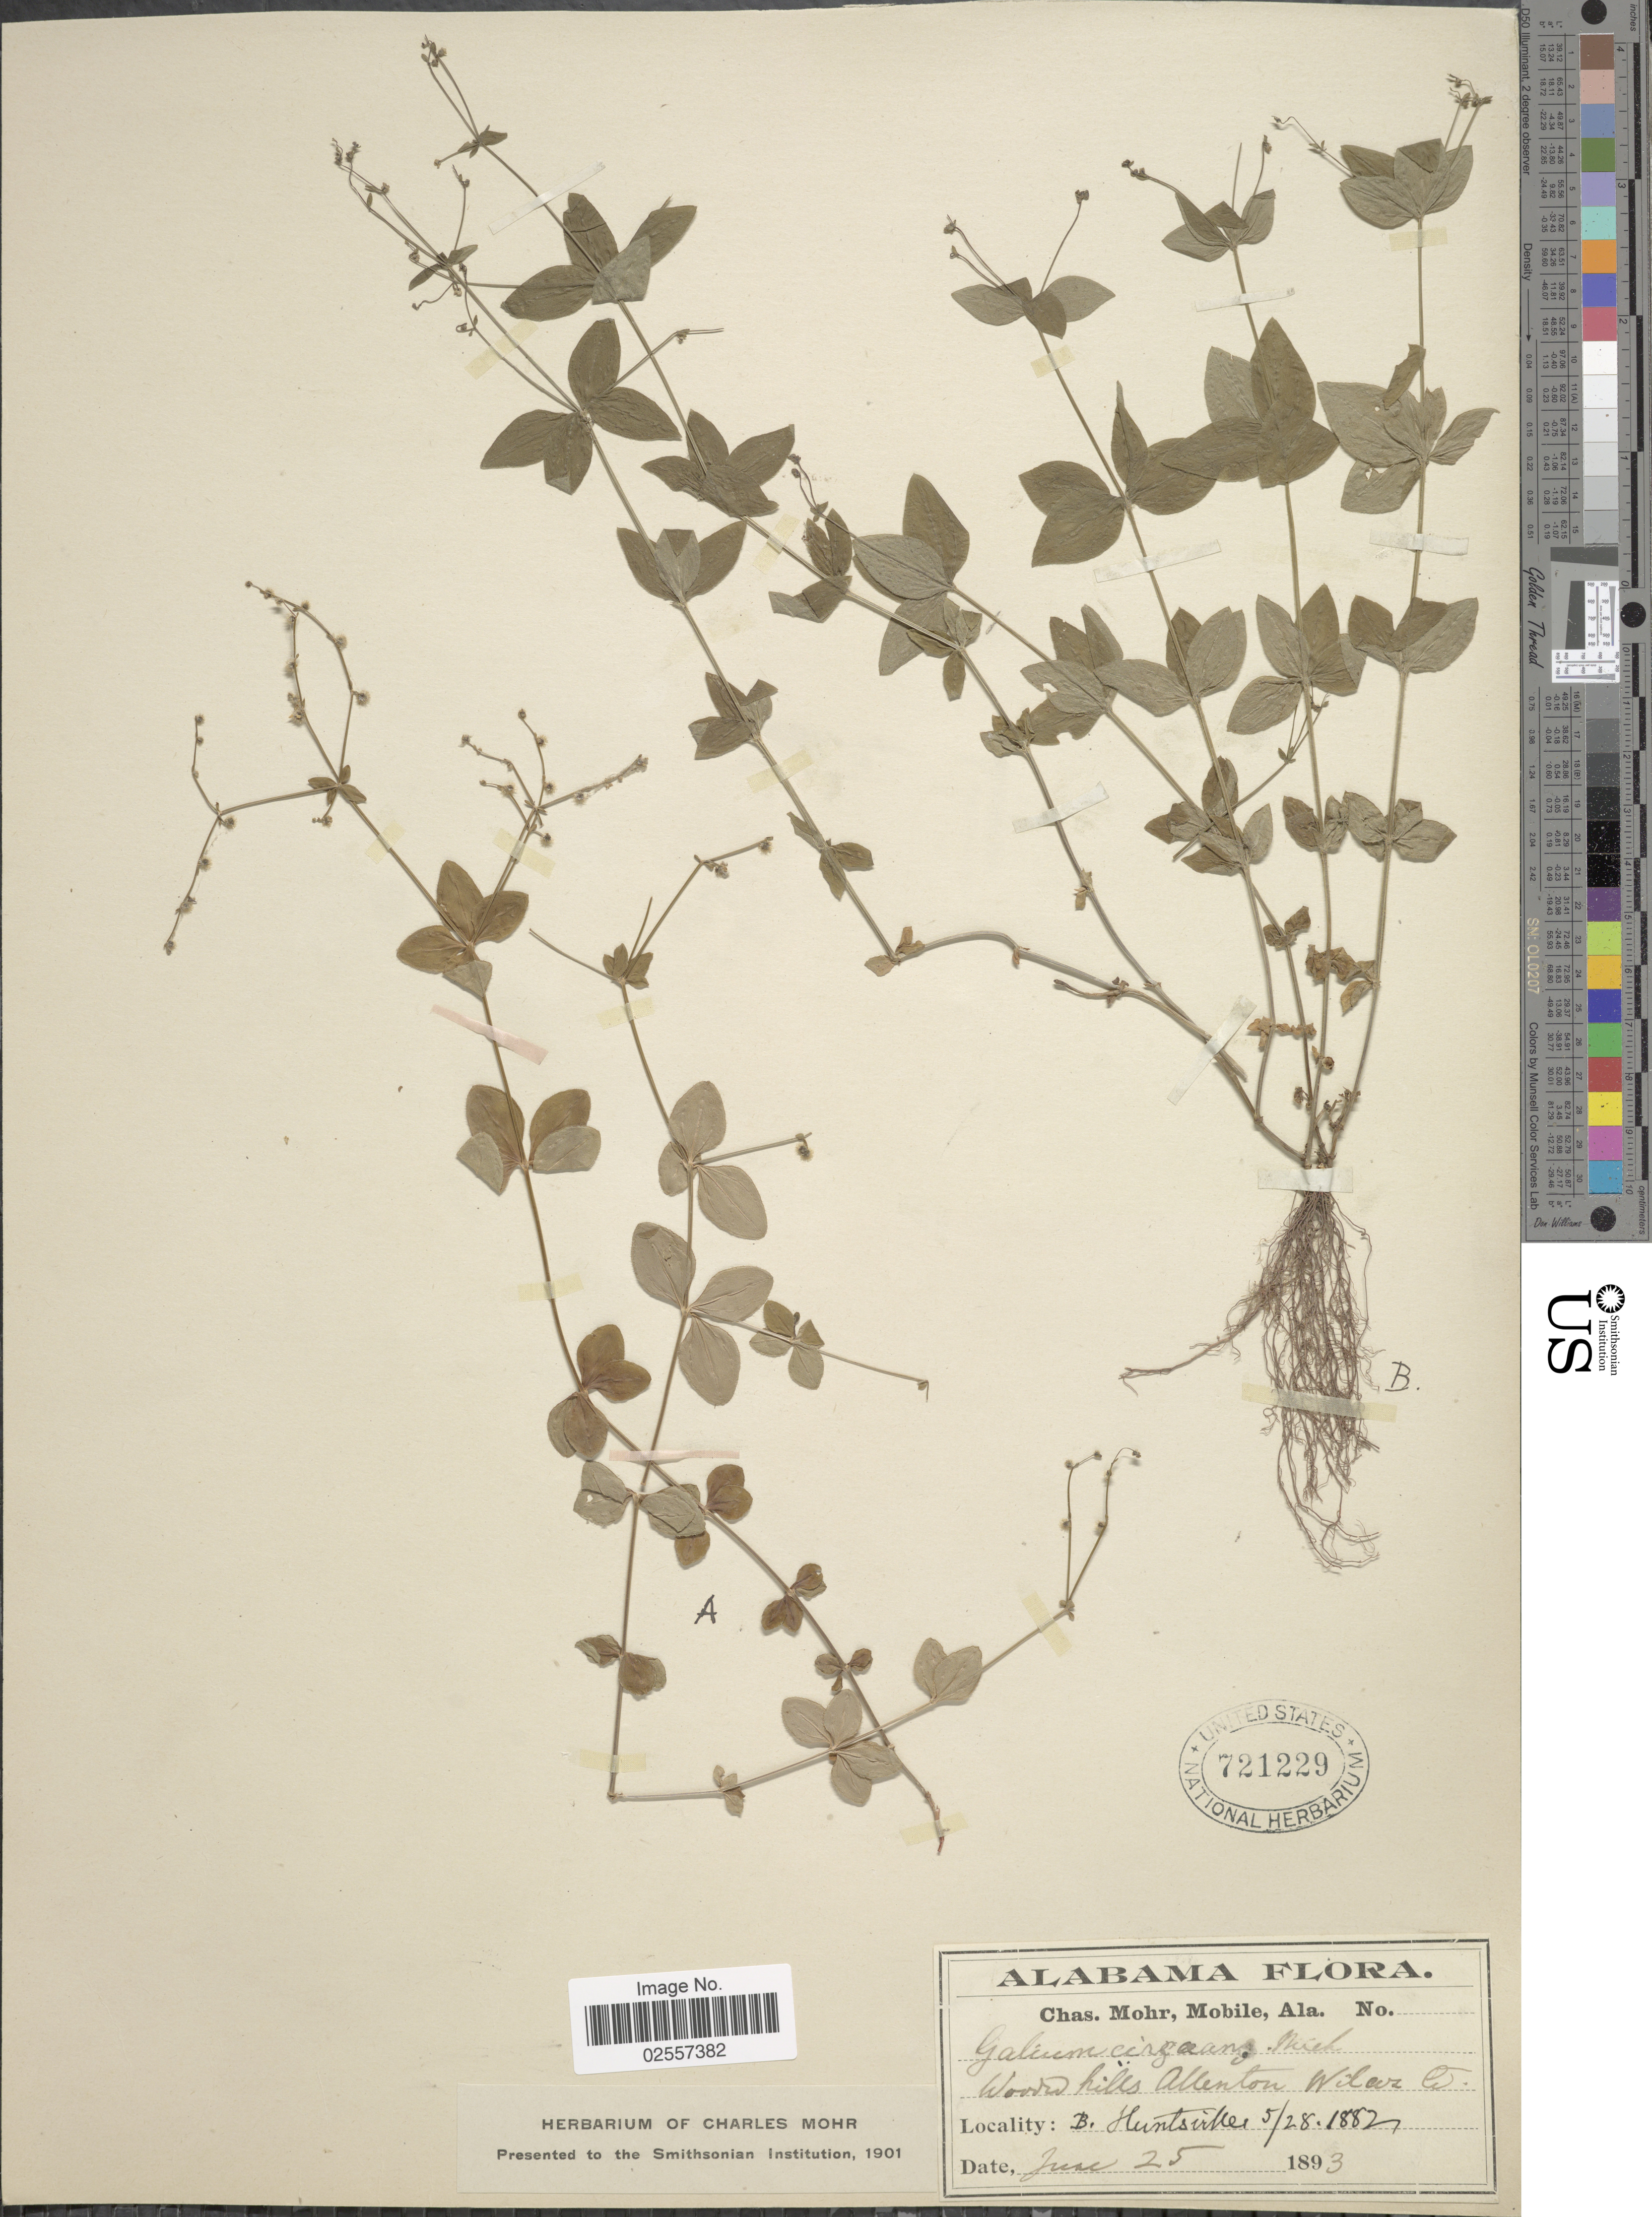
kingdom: Plantae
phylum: Tracheophyta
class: Magnoliopsida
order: Gentianales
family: Rubiaceae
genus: Galium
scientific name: Galium circaezans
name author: Michx.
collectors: C. T. Mohr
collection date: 1882-05-28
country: United States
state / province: Alabama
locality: Allenton, Wilcox Co. B Huntsville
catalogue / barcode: US 721229